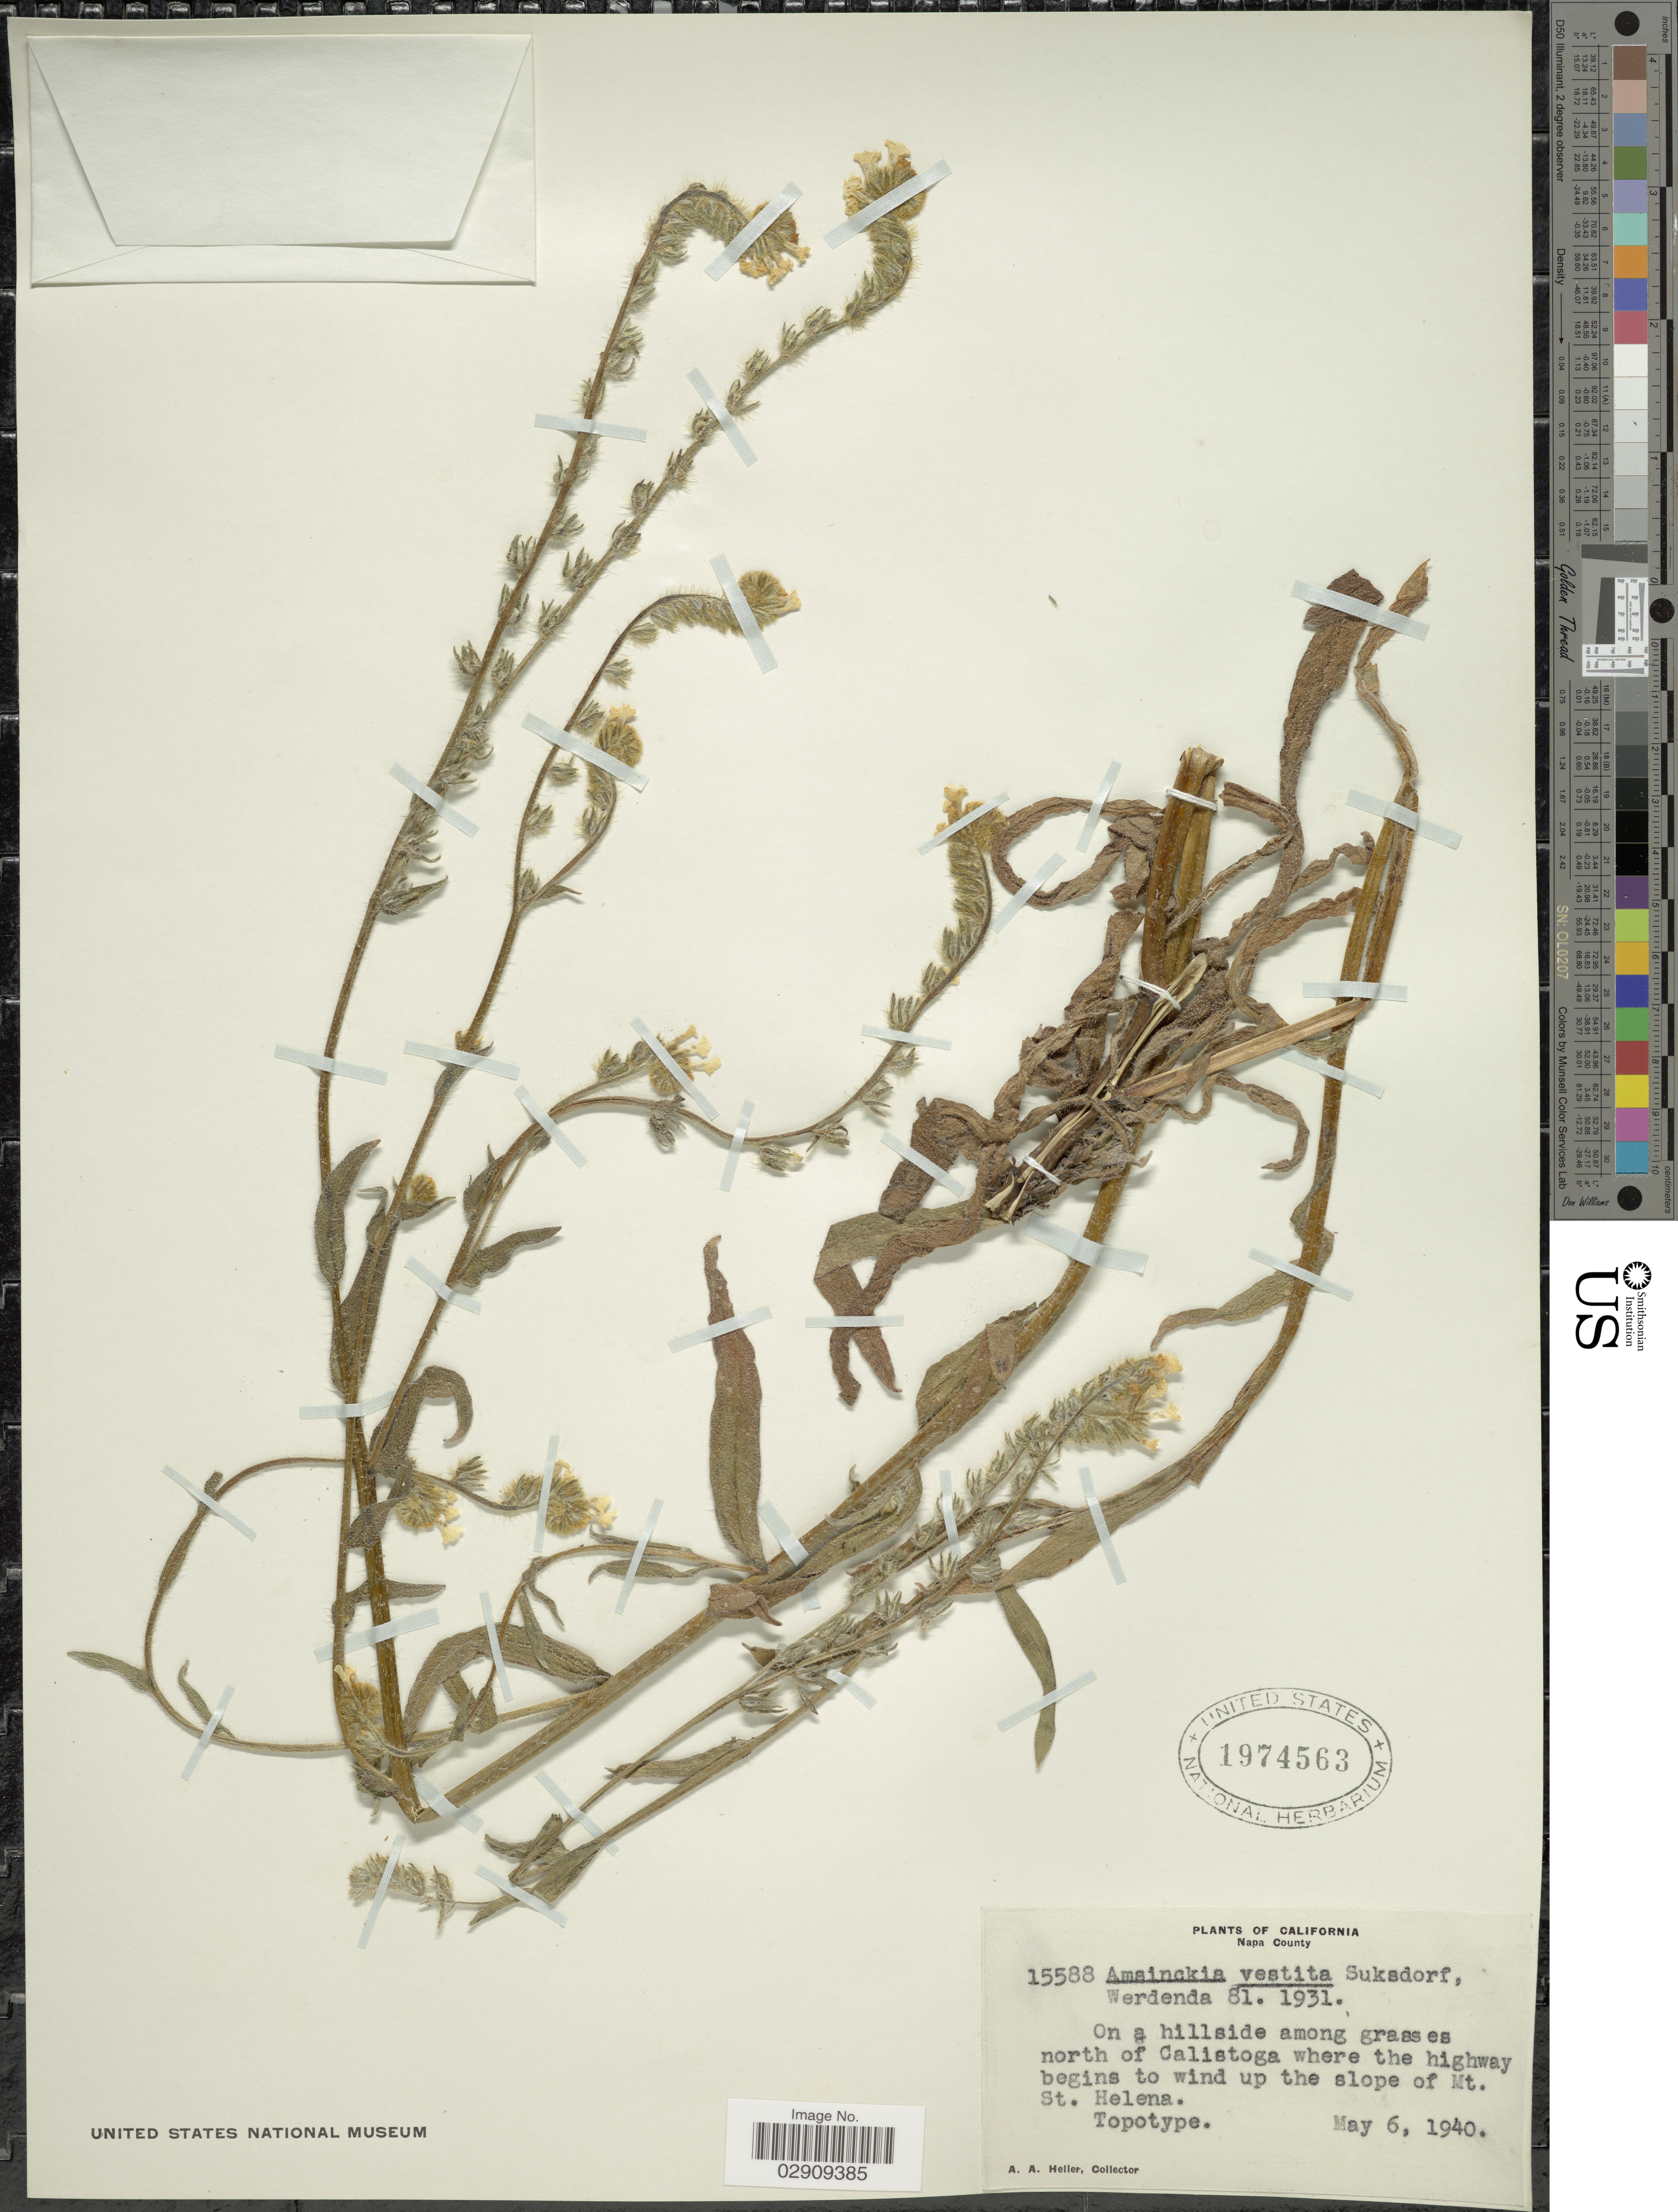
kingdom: Plantae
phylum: Tracheophyta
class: Magnoliopsida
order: Boraginales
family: Boraginaceae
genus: Amsinckia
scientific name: Amsinckia menziesii var. intermedia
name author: (Fisch. & C.A. Mey.) Ganders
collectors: A. A. Heller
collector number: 15588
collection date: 1940-05-06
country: United States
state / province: California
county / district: Napa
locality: Napa County. Among grasses north of Calistoga where the highway begins to wind up the slope of Mt. St. Helena.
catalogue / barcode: US 1974563